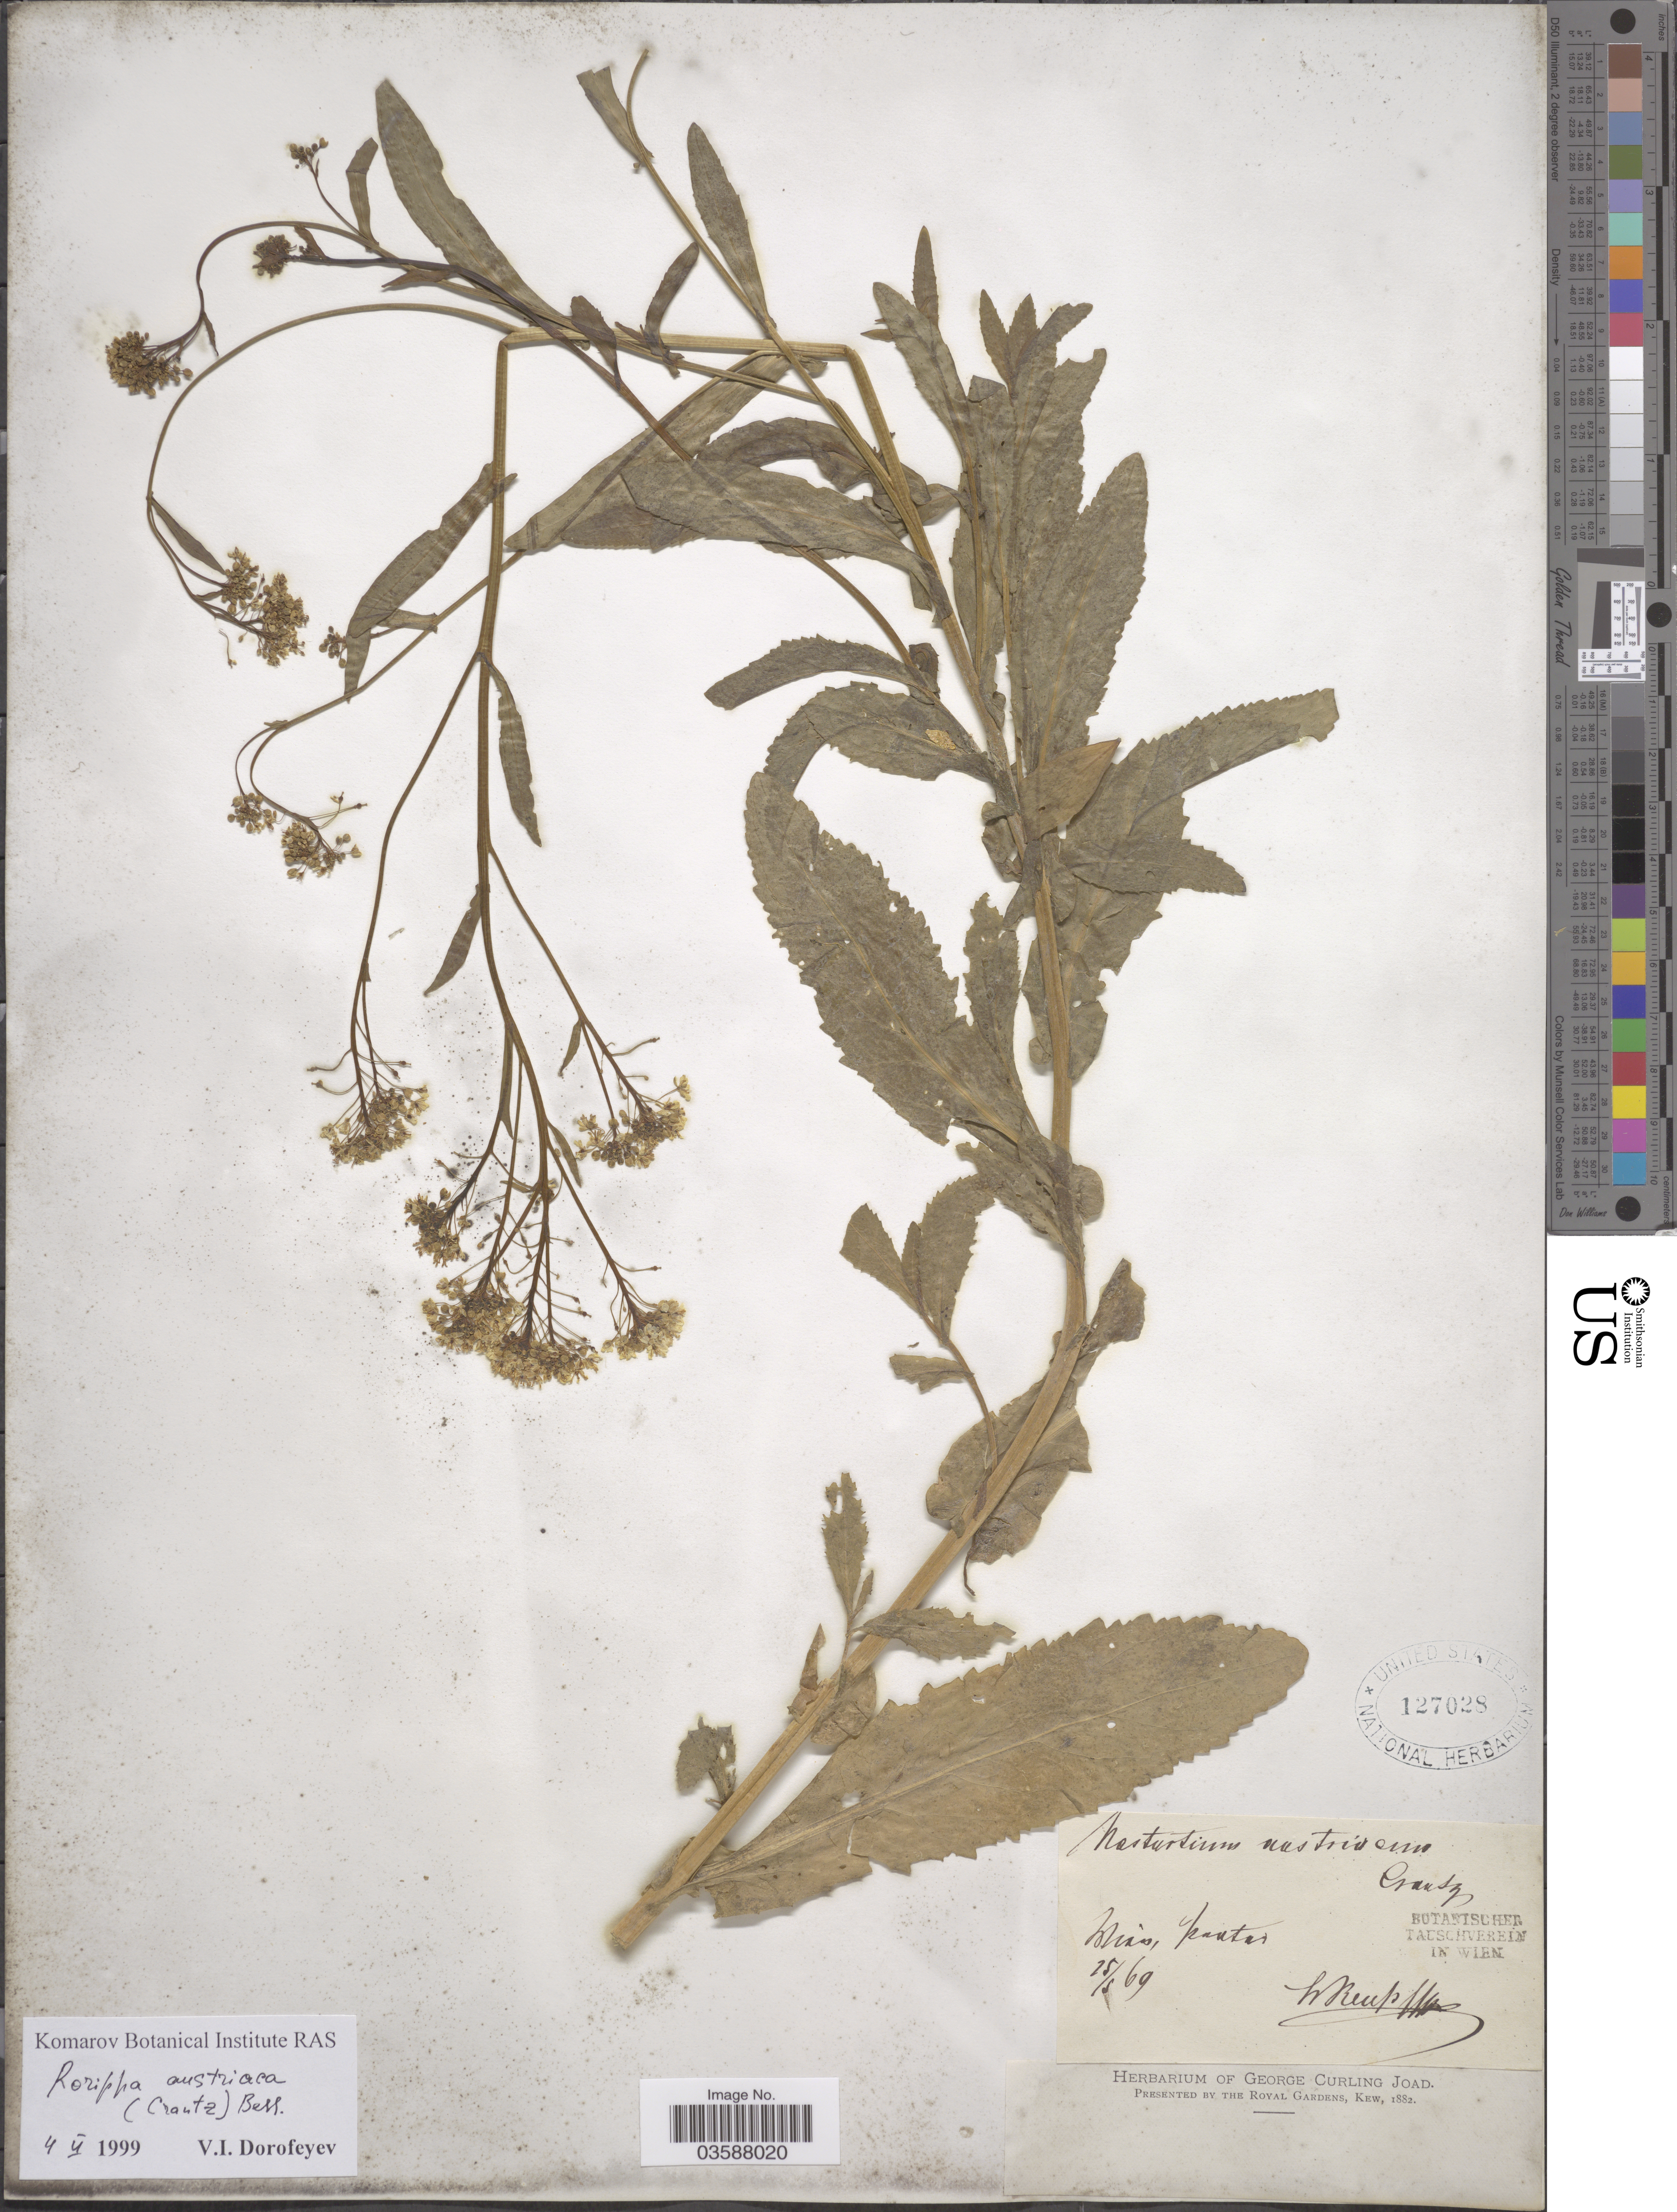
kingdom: Plantae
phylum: Tracheophyta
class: Magnoliopsida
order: Brassicales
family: Brassicaceae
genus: Rorippa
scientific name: Rorippa austriaca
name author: (Crantz) Besser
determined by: Dorofeyev, V. I.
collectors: W. Reup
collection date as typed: Transcribed d/m/y: 25/5/69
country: Austria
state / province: Wien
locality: Pantar [interpreted].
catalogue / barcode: US 127028